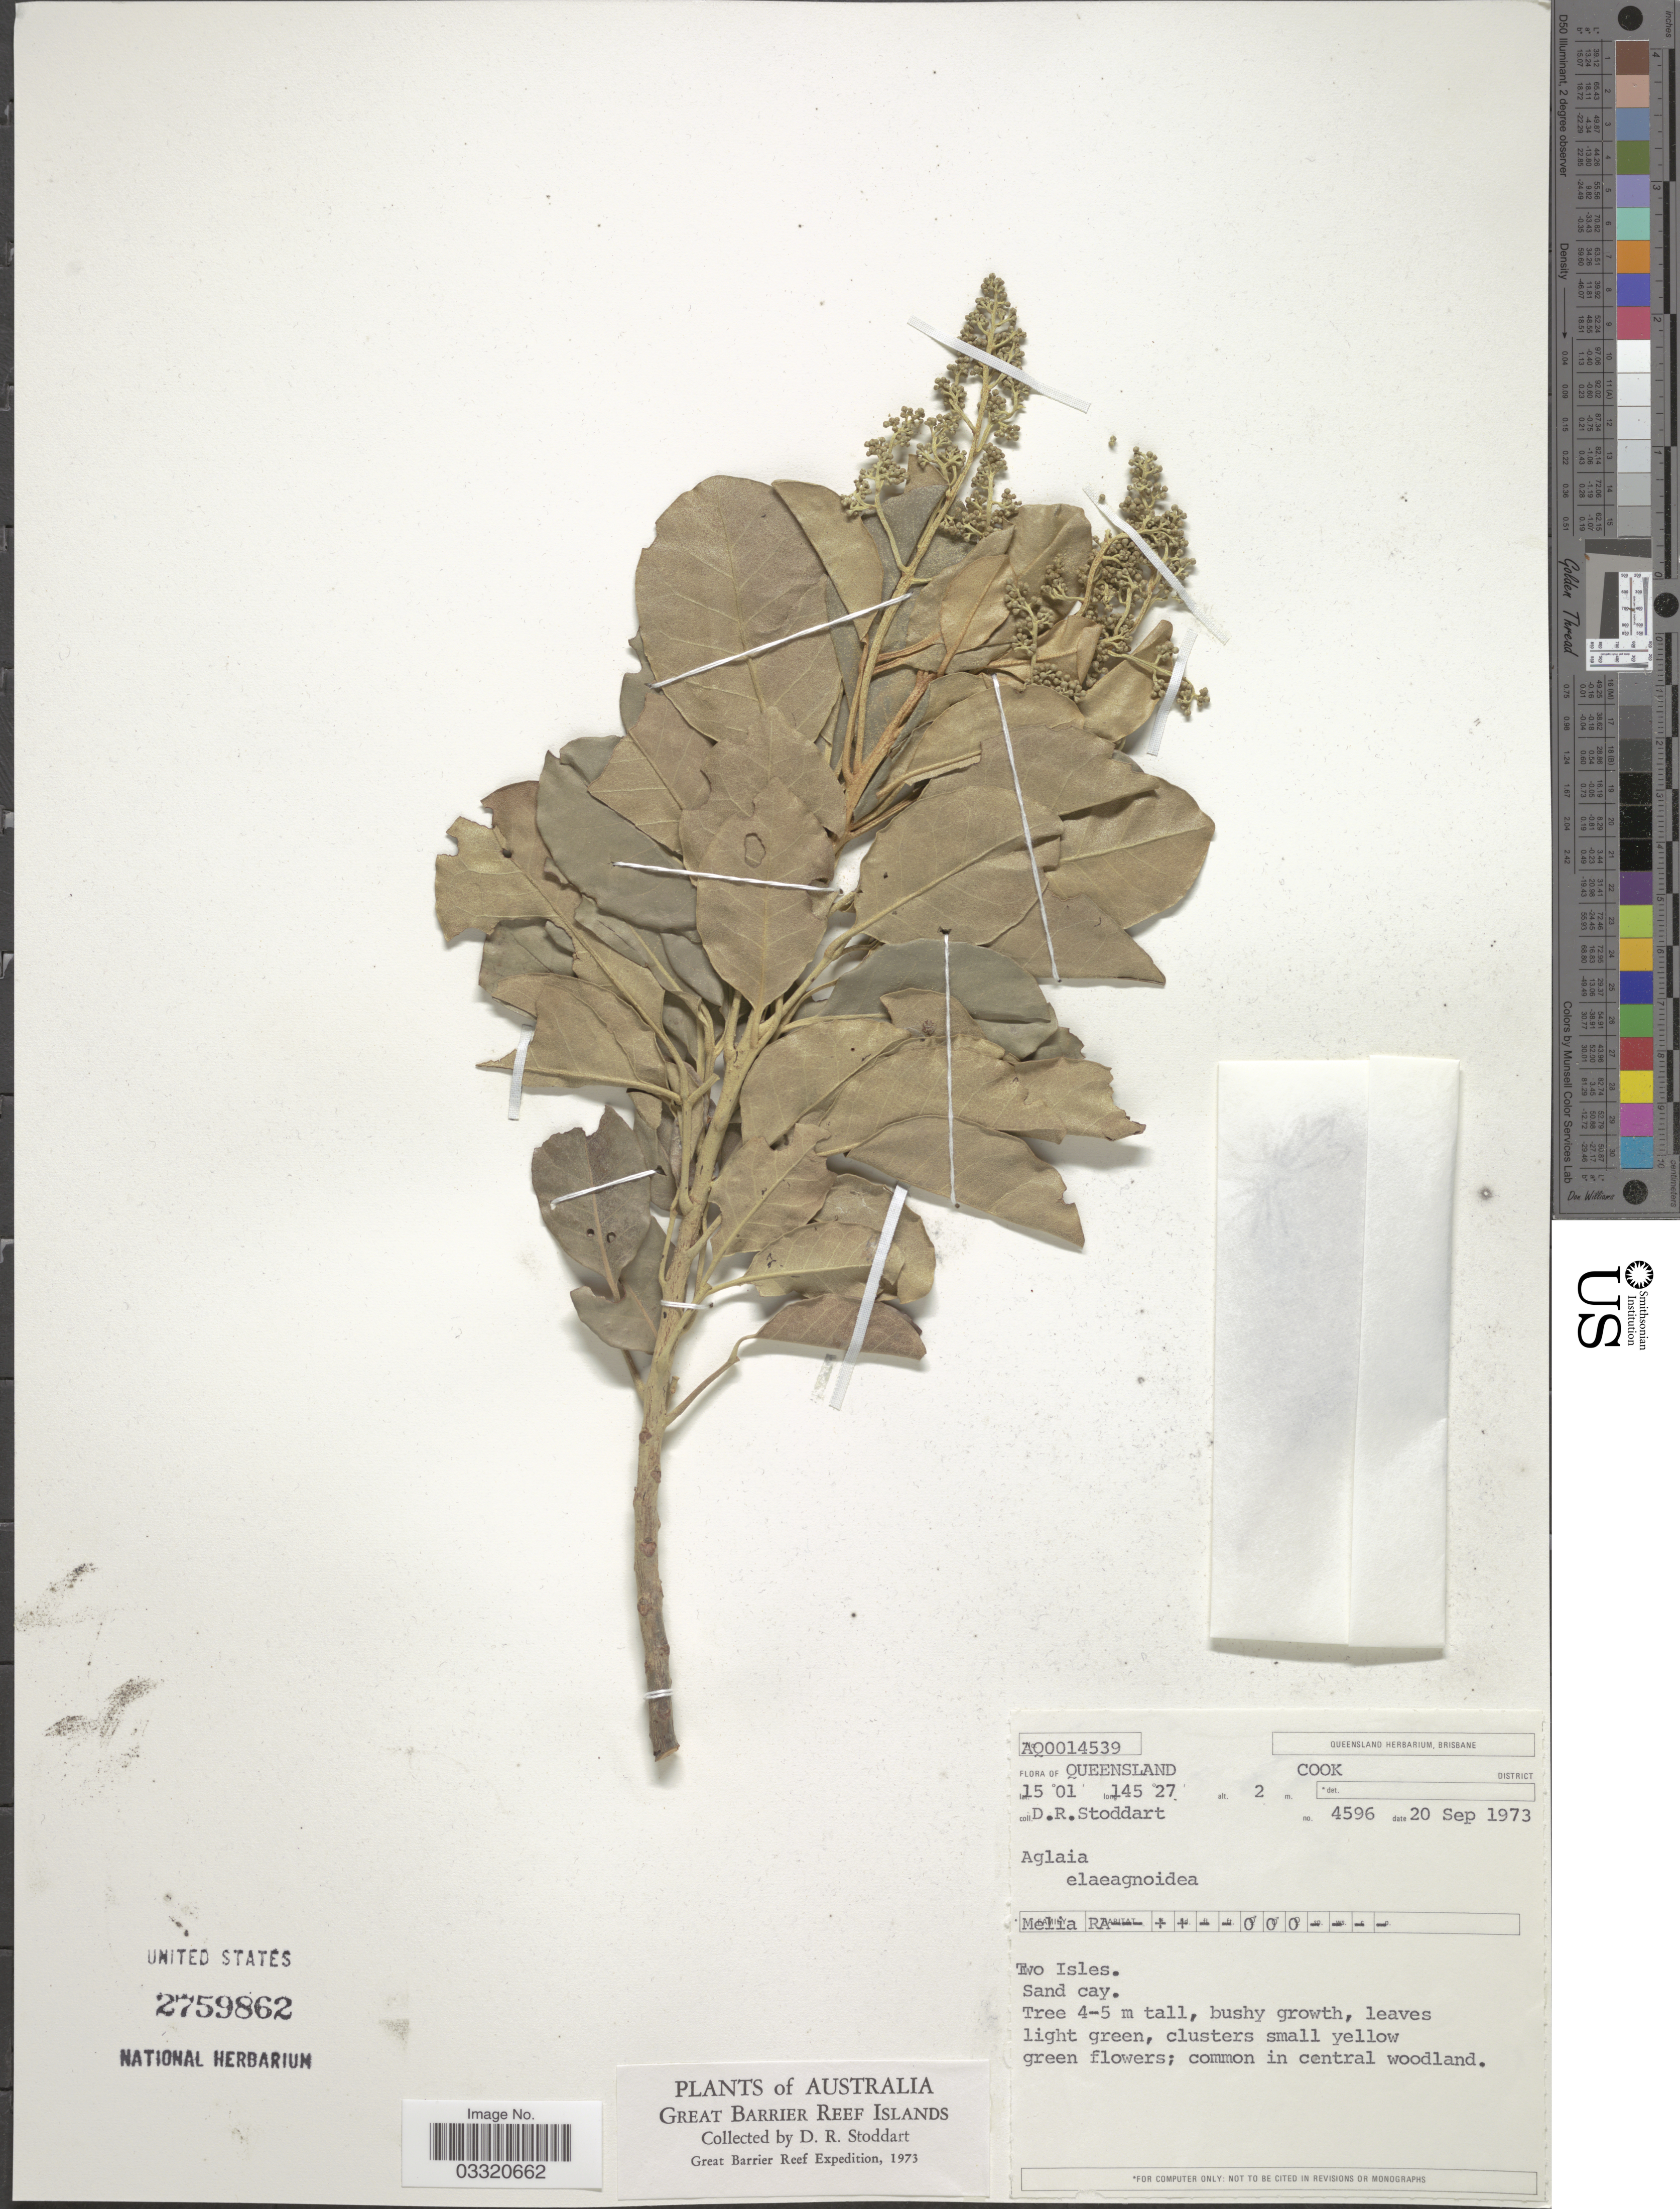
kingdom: Plantae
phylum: Tracheophyta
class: Magnoliopsida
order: Sapindales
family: Meliaceae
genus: Aglaia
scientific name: Aglaia elaeagnoidea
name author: (A. Juss.) Benth.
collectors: D. R. Stoddart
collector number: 4596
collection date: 1973-09-20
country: Australia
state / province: Queensland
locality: Cook District. Two Isles.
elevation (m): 2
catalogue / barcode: US 2759862